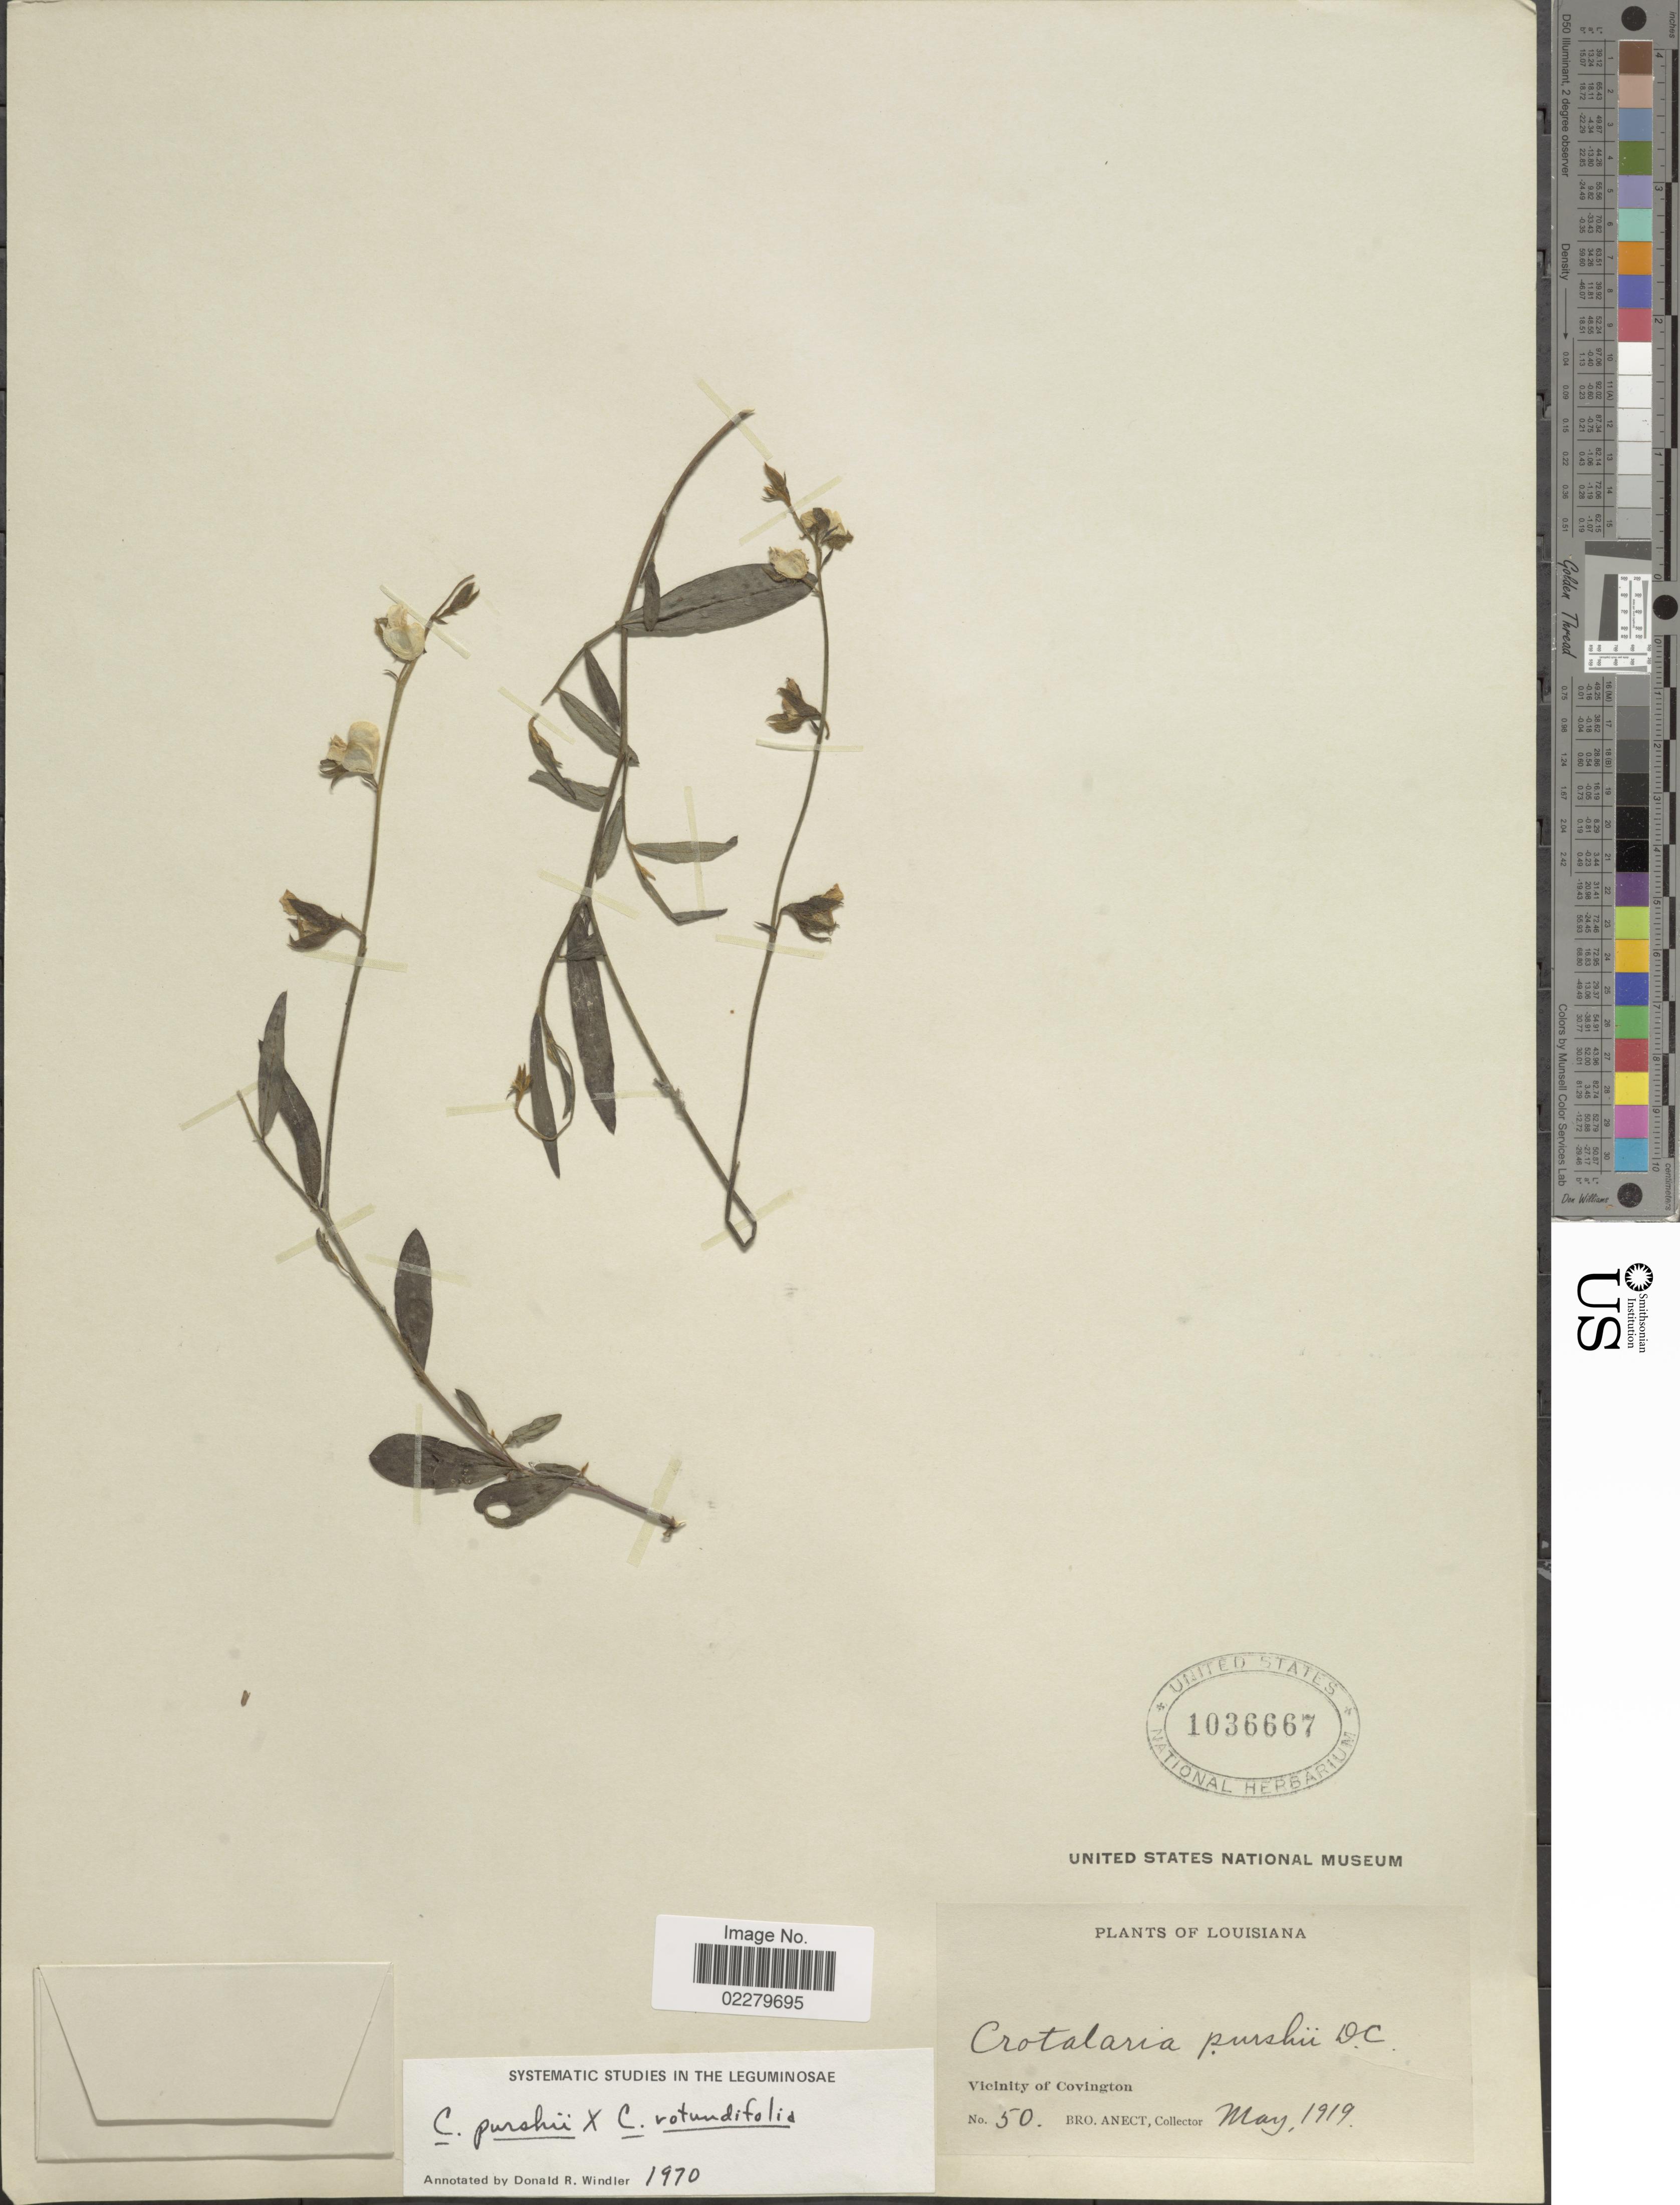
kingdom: Plantae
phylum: Tracheophyta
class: Magnoliopsida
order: Fabales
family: Fabaceae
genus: Crotalaria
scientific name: Crotalaria purshii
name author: DC.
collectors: B. Anect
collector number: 50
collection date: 1919-05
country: United States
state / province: Louisiana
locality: Vicinity of Covington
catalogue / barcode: US 1036667